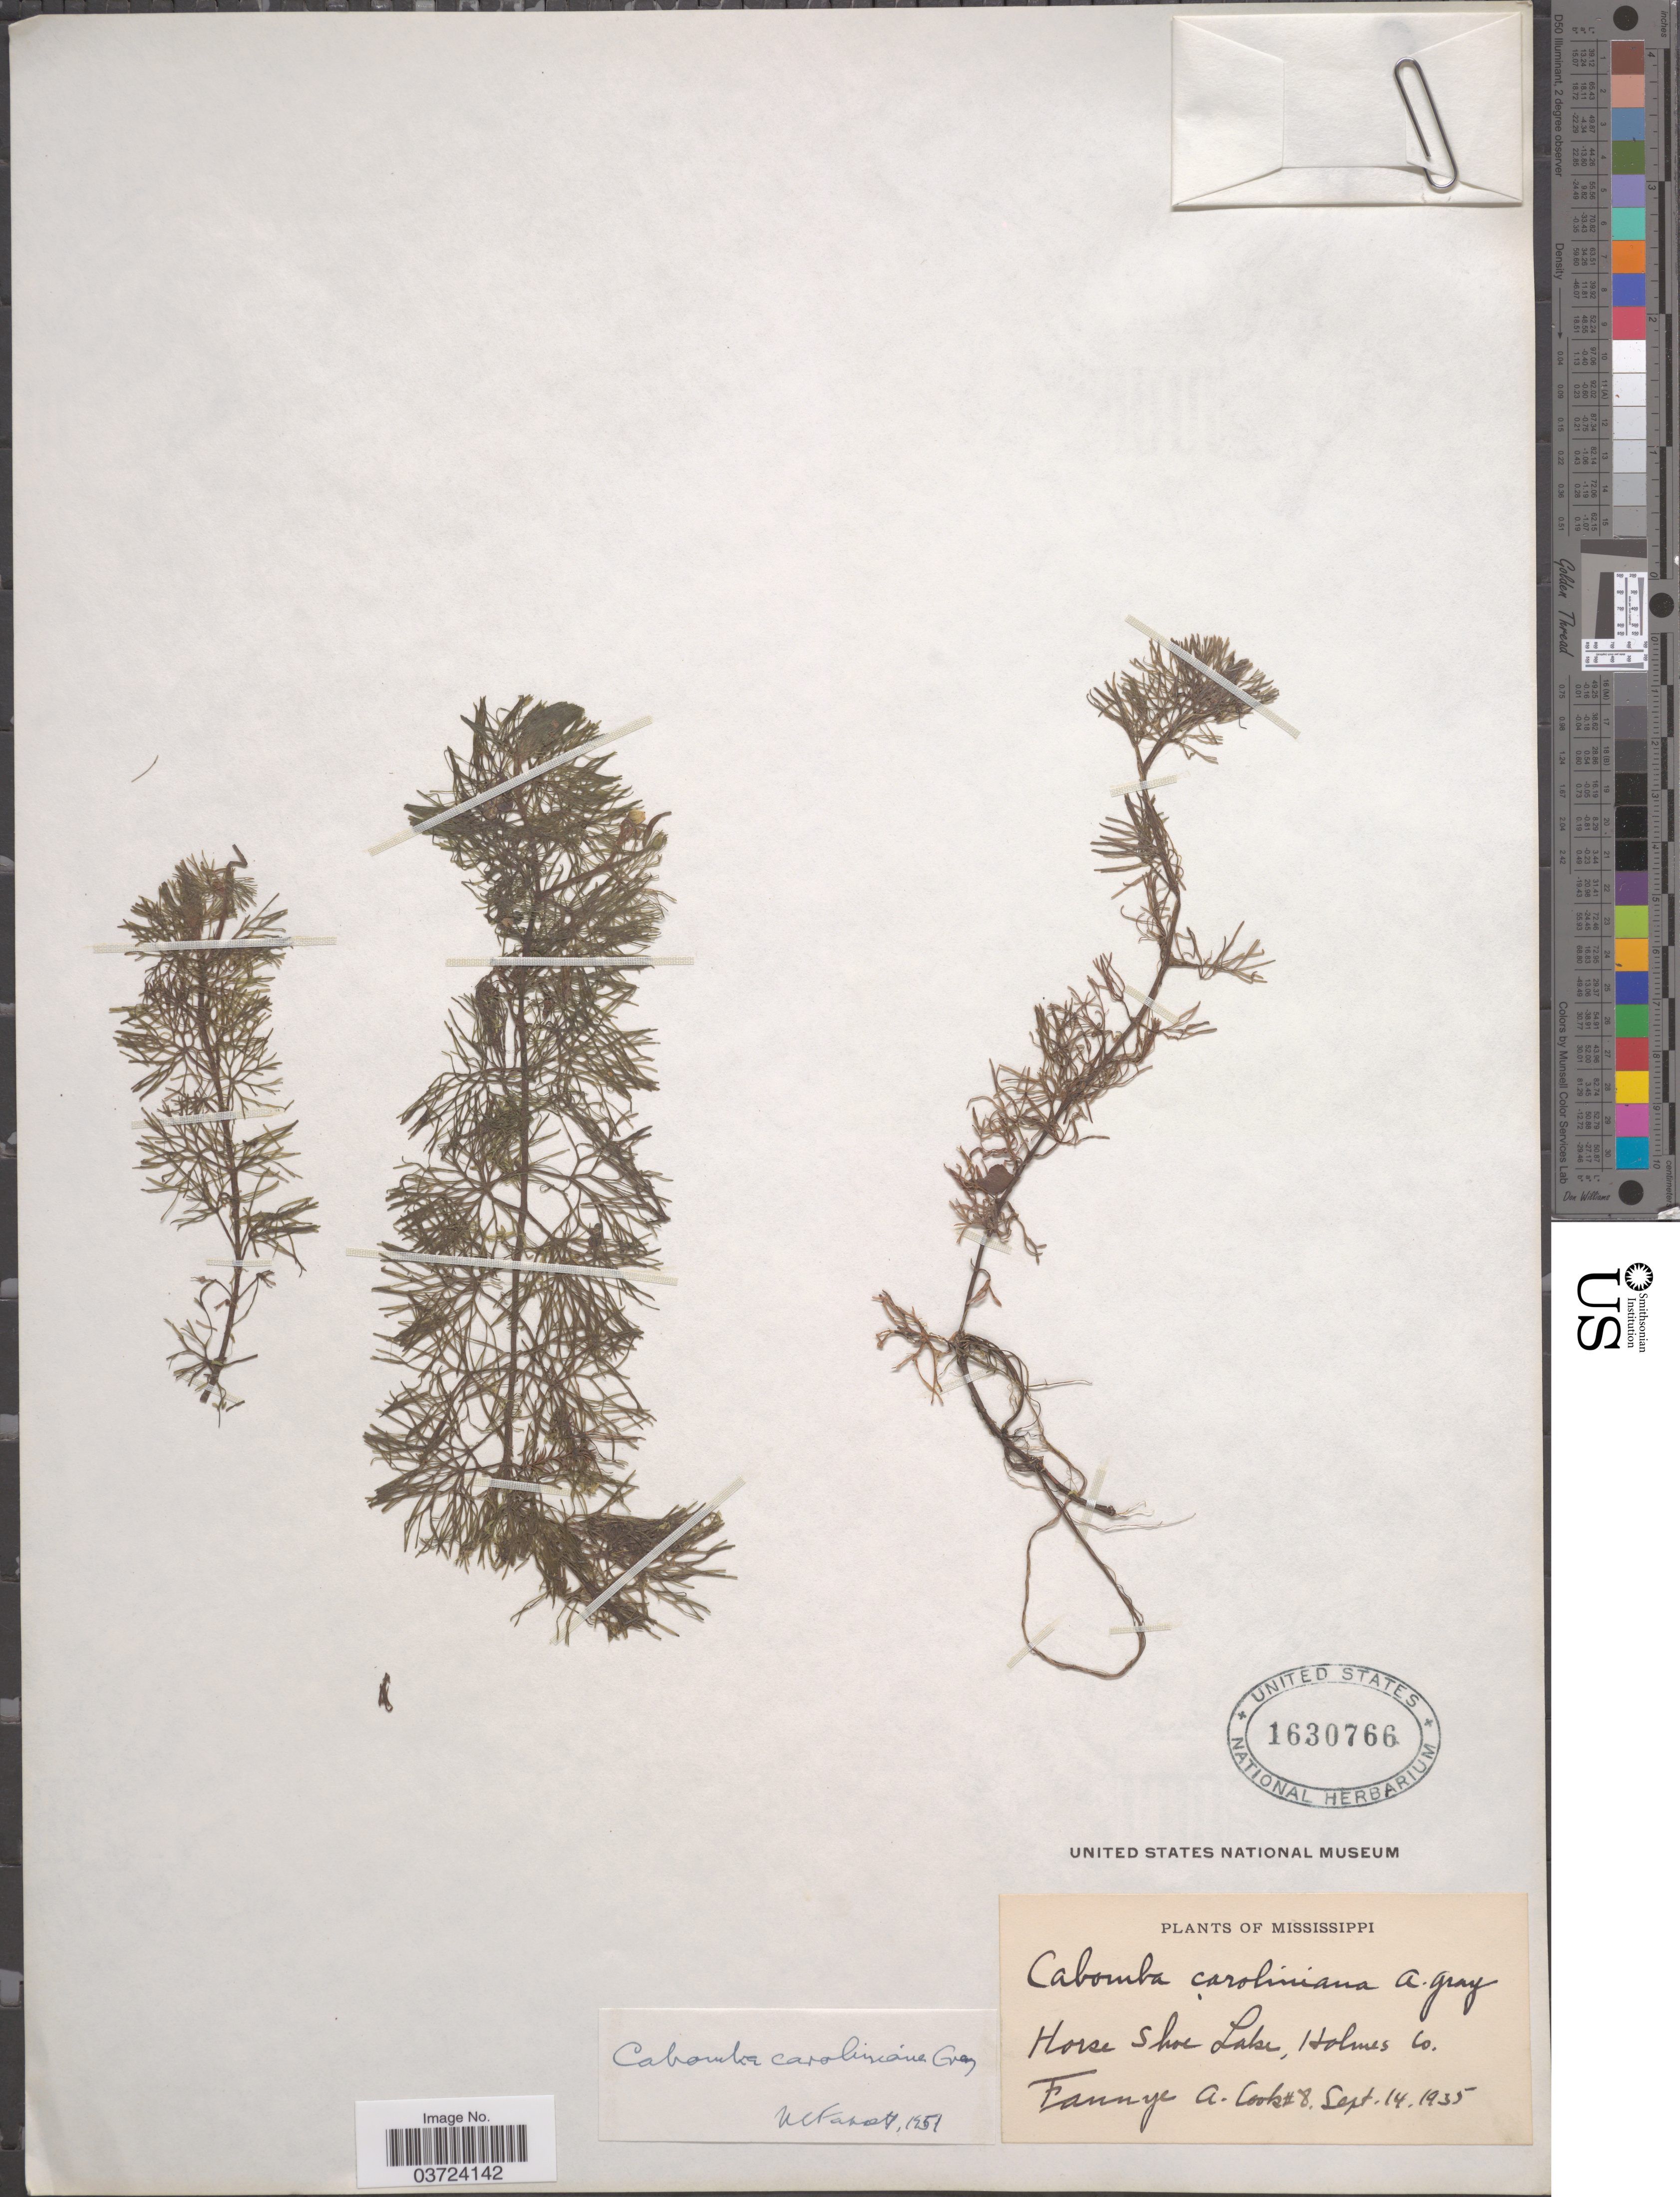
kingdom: Plantae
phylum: Tracheophyta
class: Magnoliopsida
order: Nymphaeales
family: Cabombaceae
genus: Cabomba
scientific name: Cabomba caroliniana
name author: A. Gray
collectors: F. A. Cook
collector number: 8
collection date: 1935-09-14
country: United States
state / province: Mississippi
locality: Horse Shoe Lake, Holmes Co.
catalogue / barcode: US 1630766